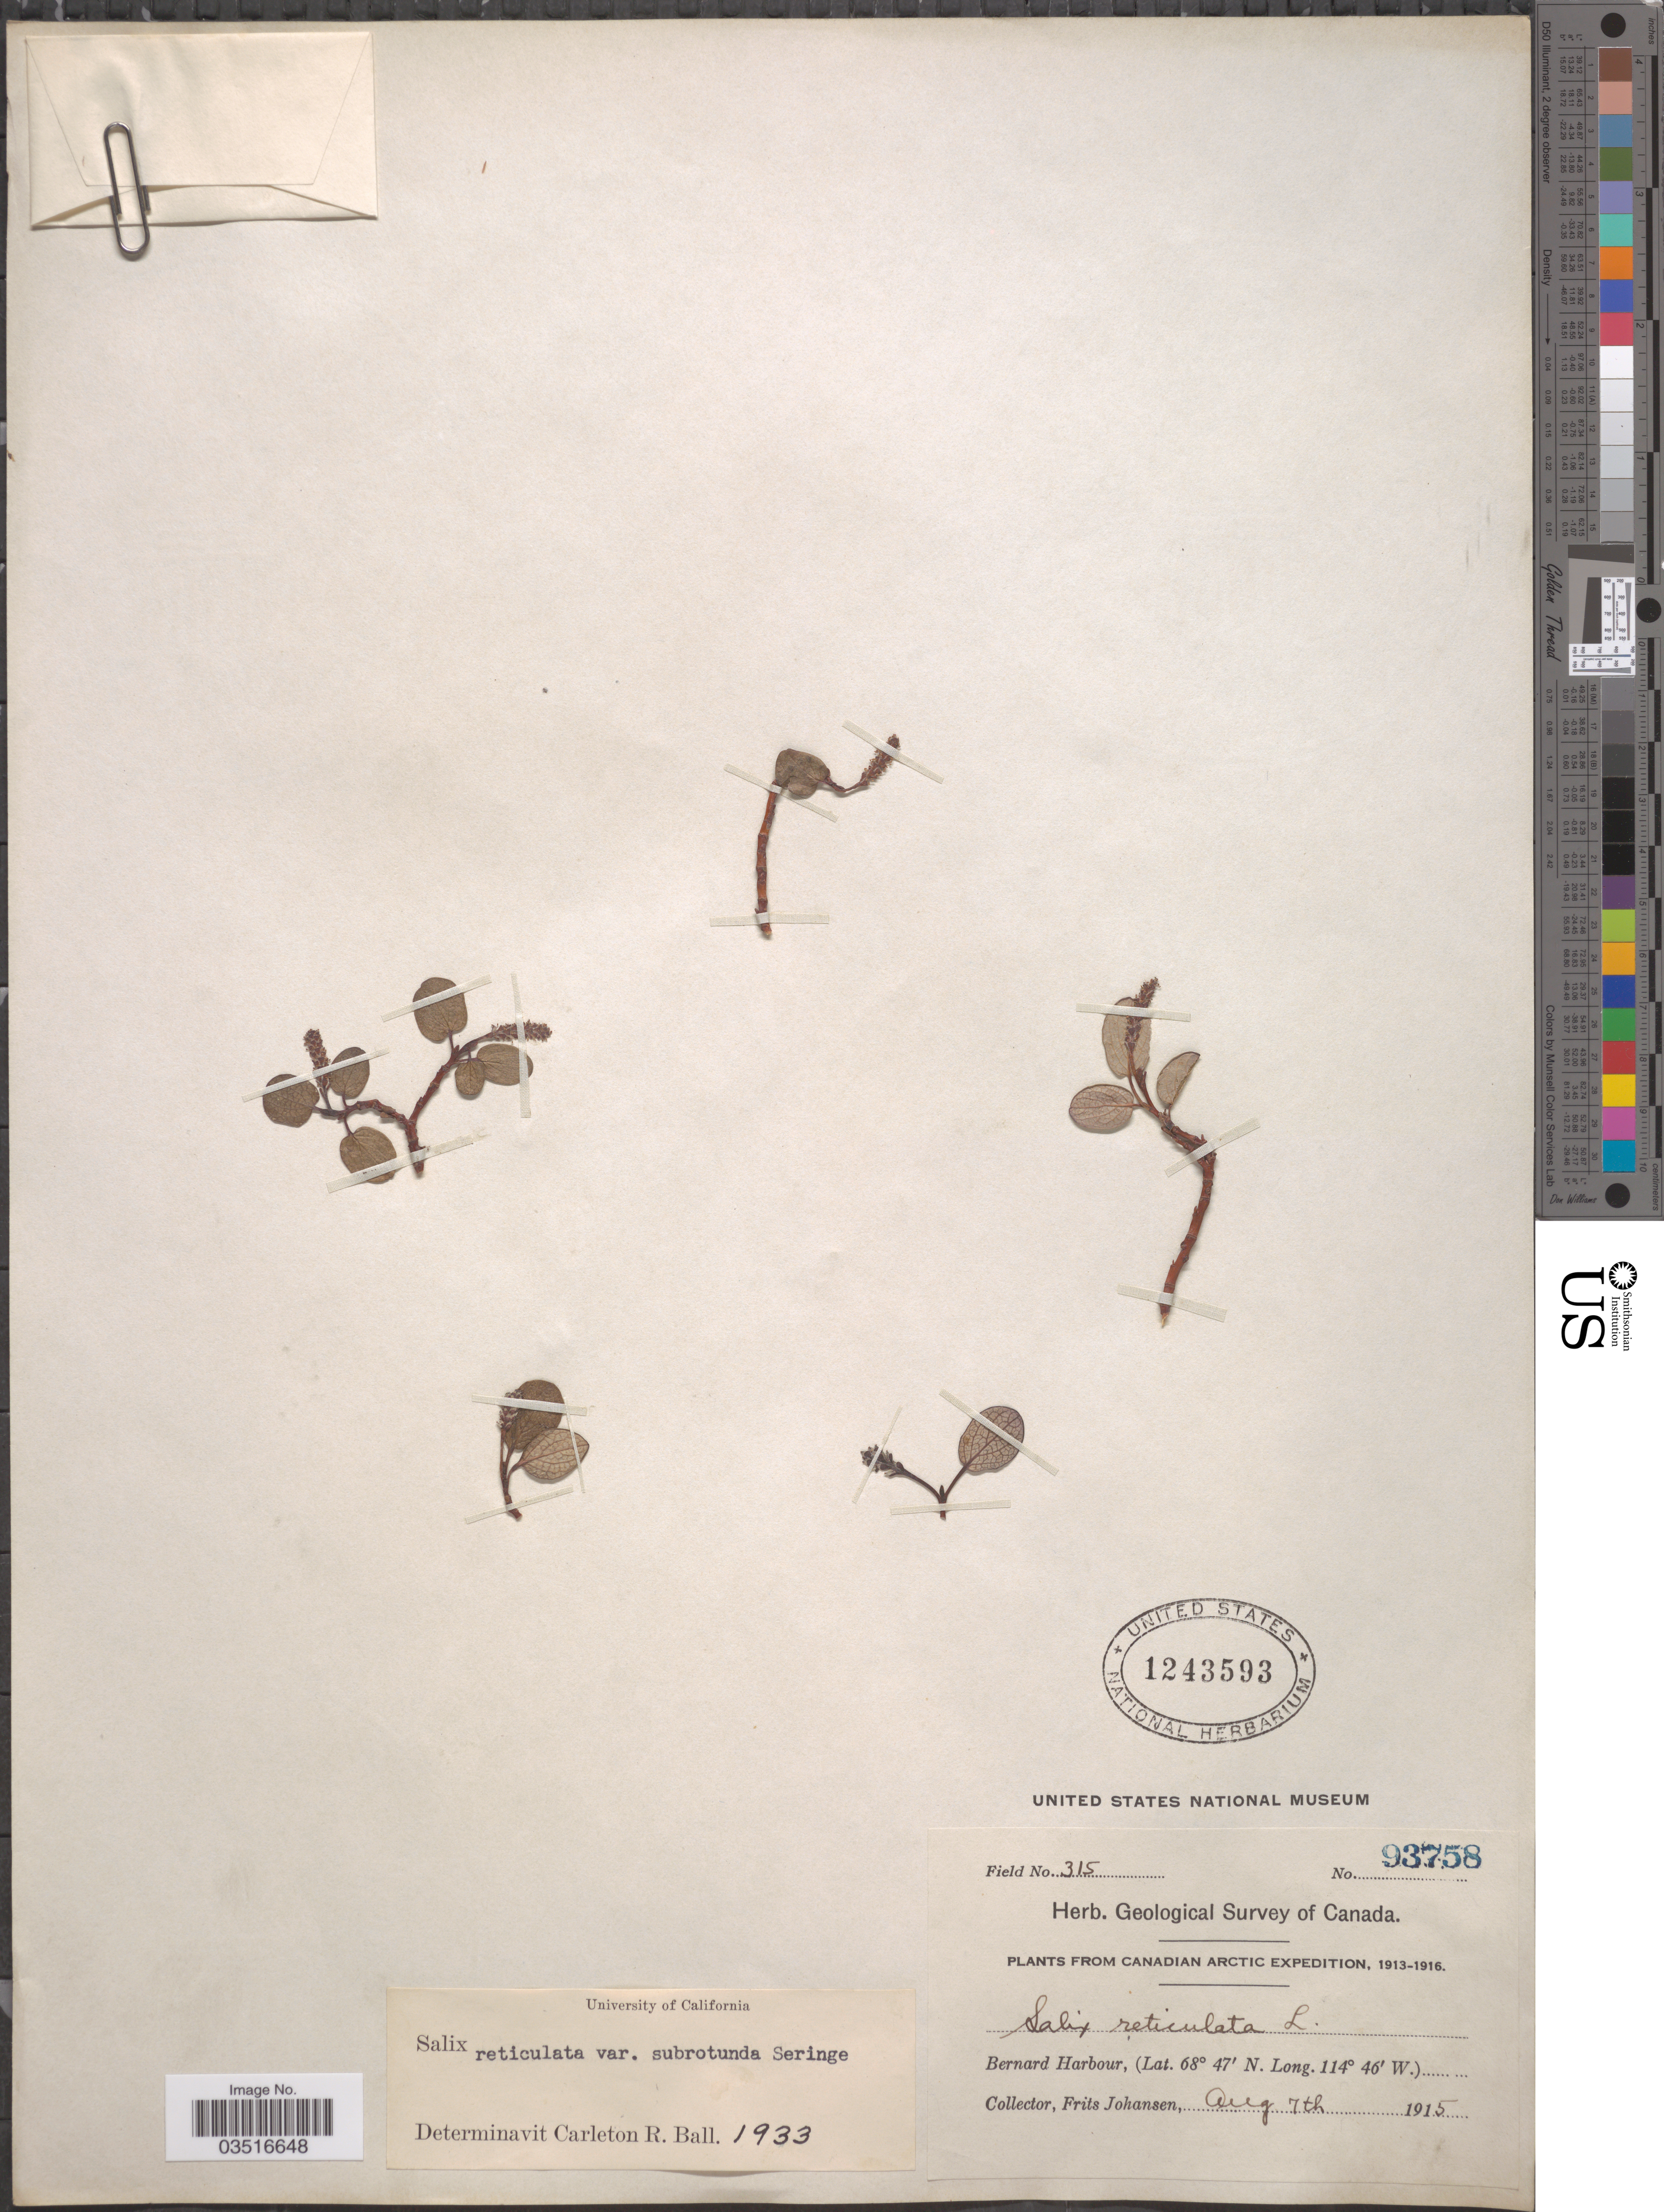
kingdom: Plantae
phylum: Tracheophyta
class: Magnoliopsida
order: Malpighiales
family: Salicaceae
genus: Salix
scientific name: Salix reticulata var. subrotunda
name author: Ser.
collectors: F. Johansen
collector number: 93758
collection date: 1915-08-07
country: Canada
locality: Canadian Arctic. Bernard Harbour.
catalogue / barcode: US 1243593